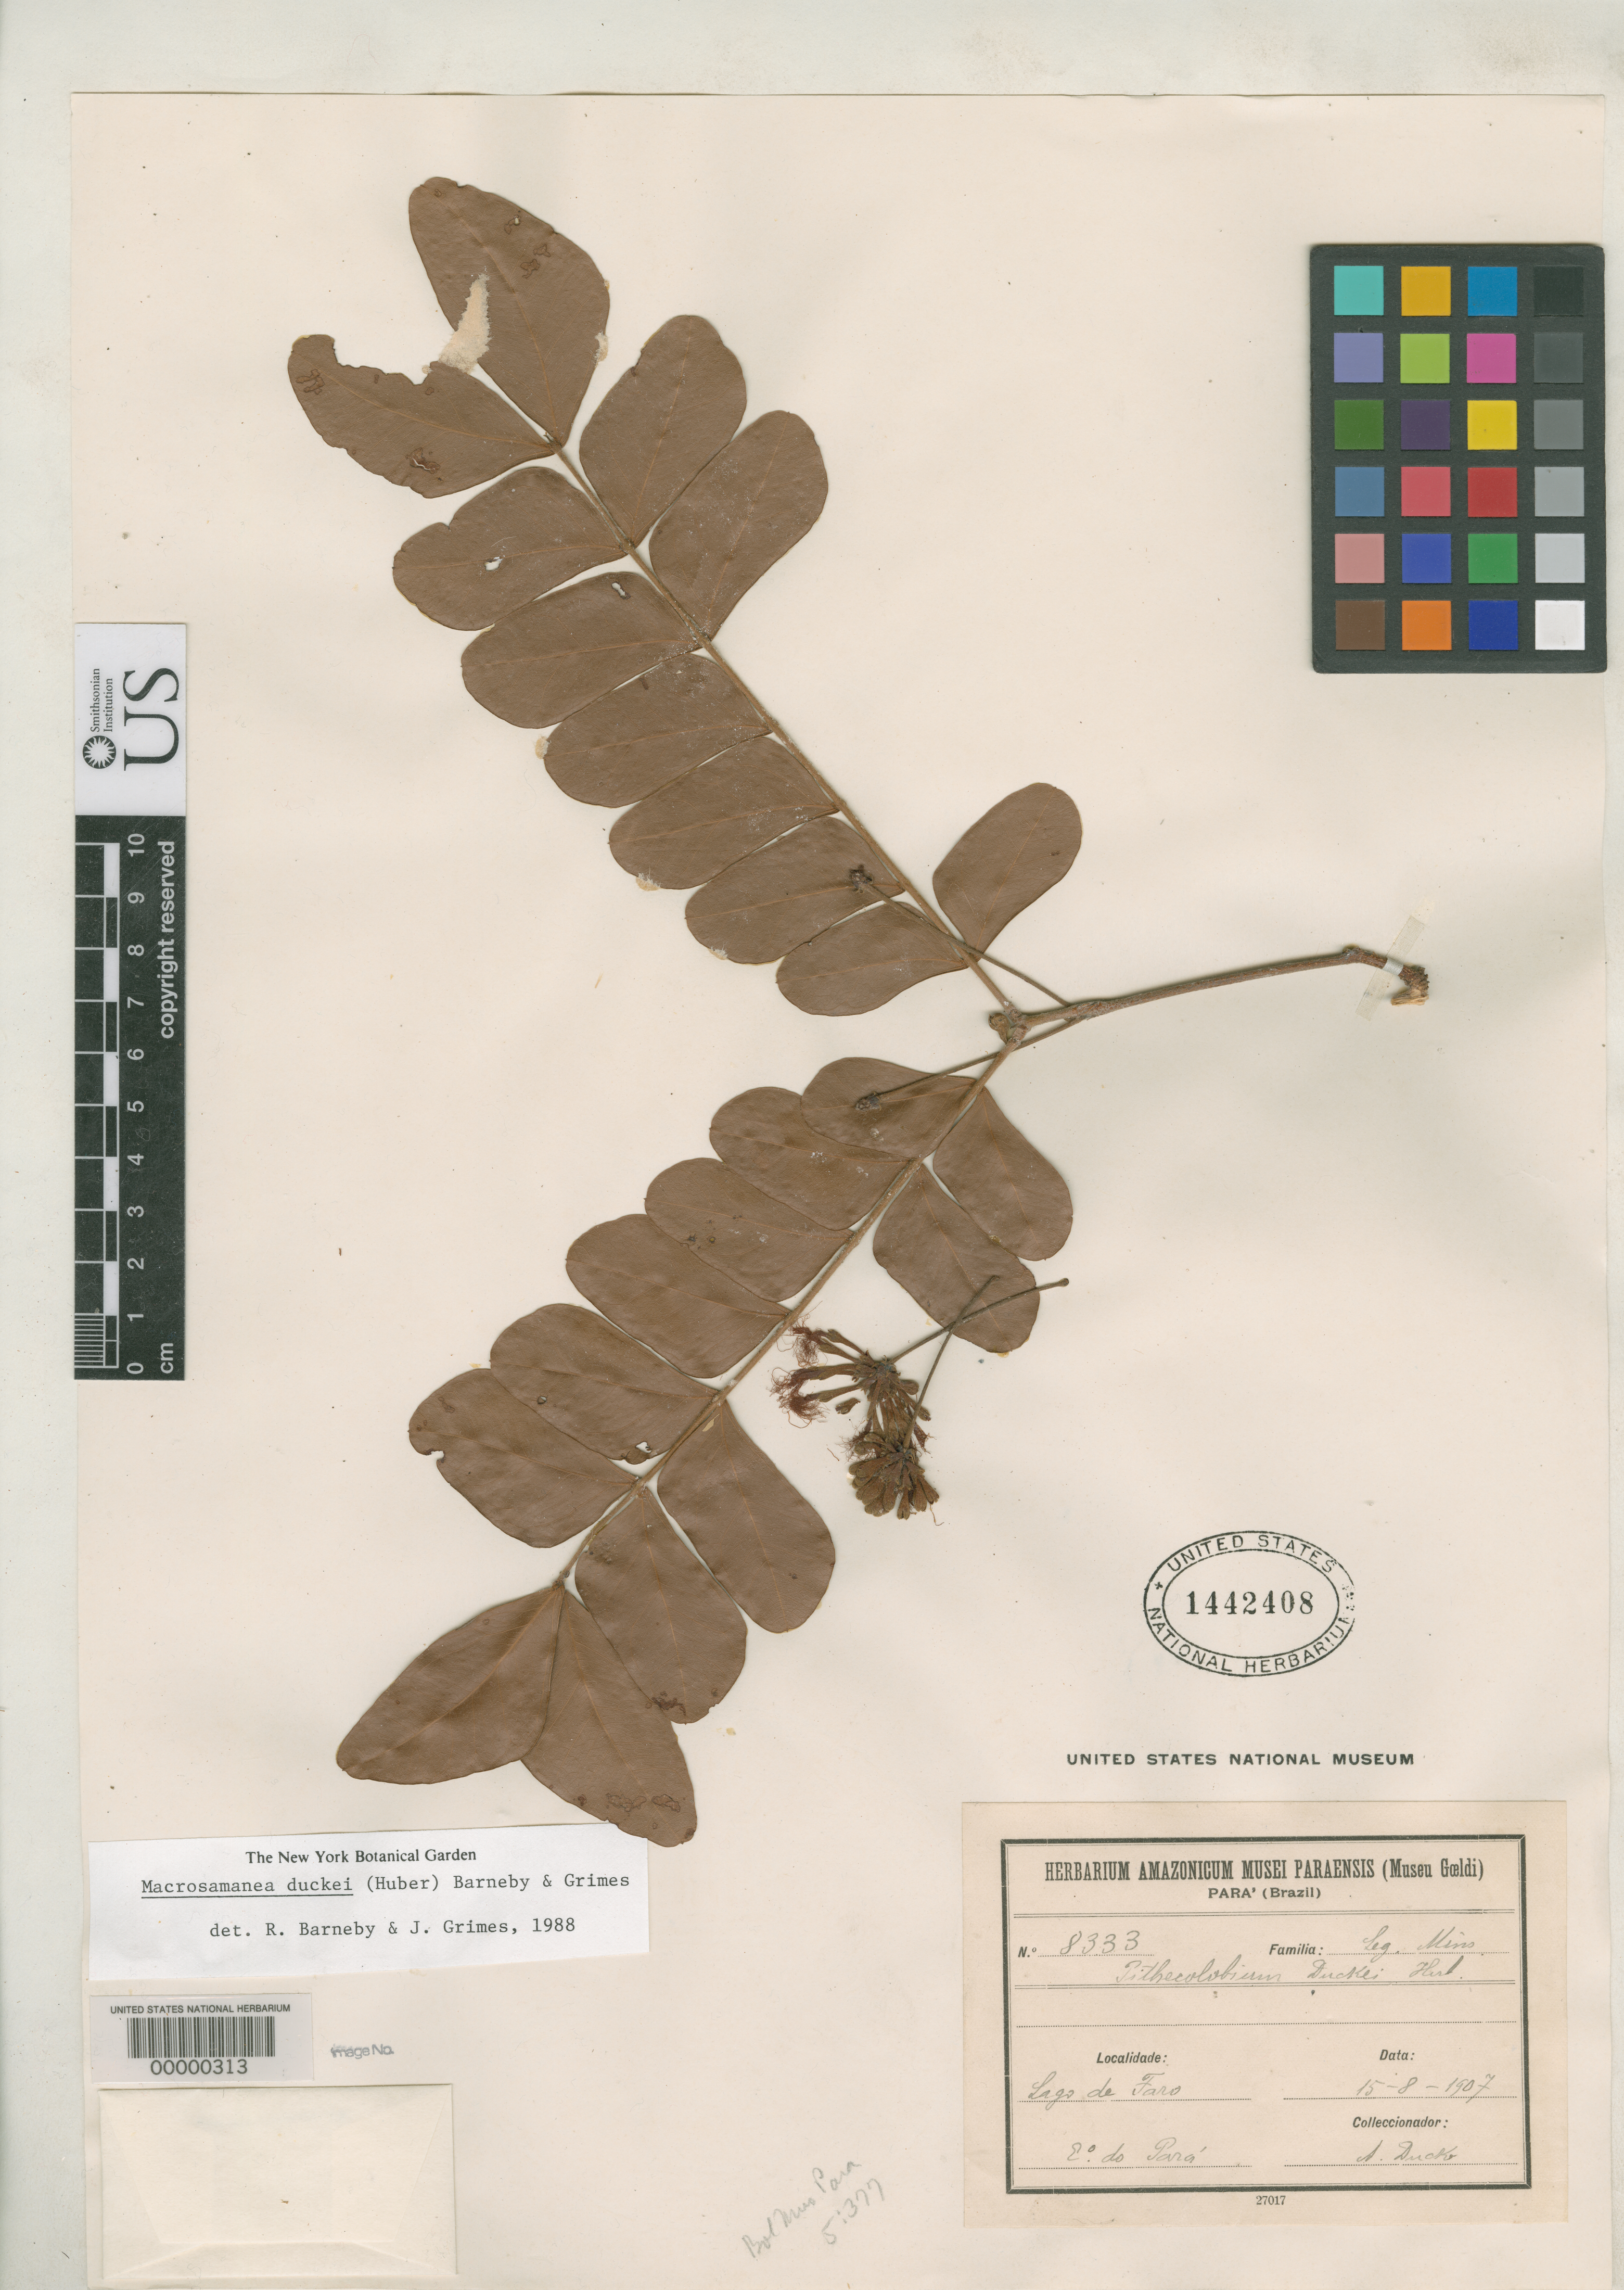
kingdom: Plantae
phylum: Tracheophyta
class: Magnoliopsida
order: Fabales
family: Fabaceae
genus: Pithecellobium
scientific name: Pithecellobium duckei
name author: Huber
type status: Isotype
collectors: A. Ducke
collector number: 8333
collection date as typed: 15 Aug 1907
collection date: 1907-08-15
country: Brazil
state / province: Pará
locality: Lago de Faro.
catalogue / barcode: US 1442408